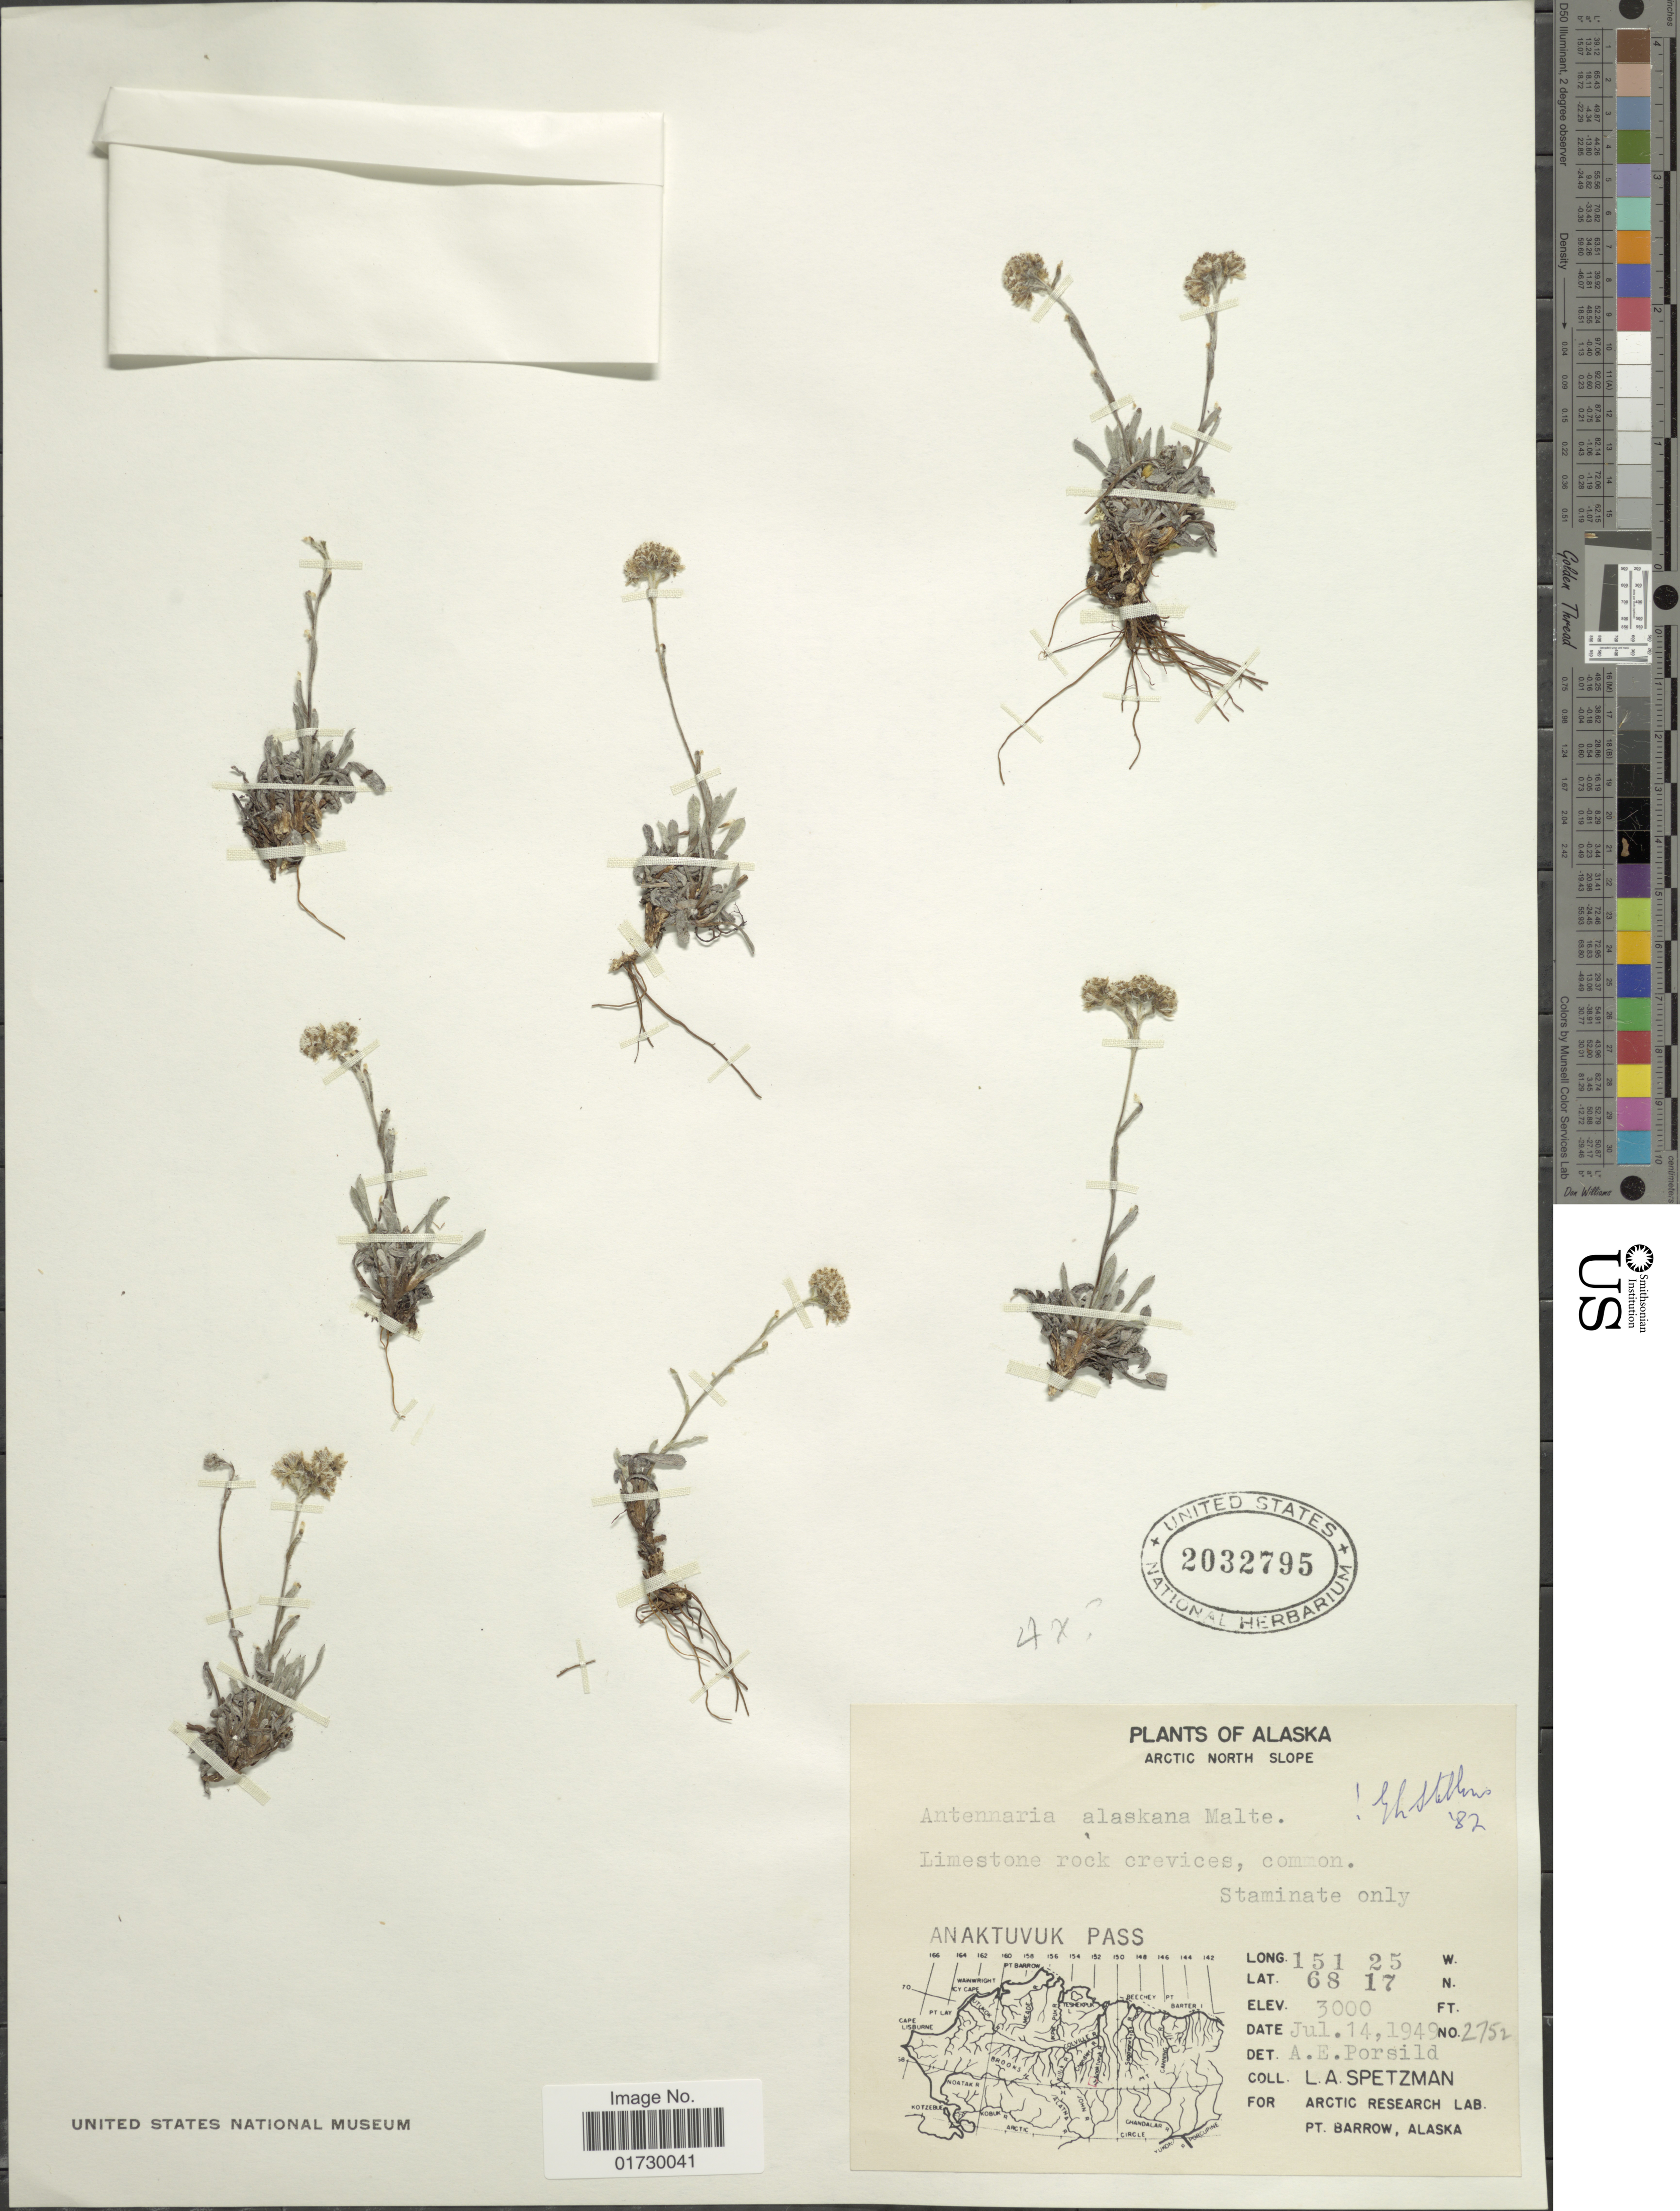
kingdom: Plantae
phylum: Tracheophyta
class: Magnoliopsida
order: Asterales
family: Asteraceae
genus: Antennaria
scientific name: Antennaria alaskana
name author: Malte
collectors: L. Spetzman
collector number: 2752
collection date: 1949-07-14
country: United States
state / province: Alaska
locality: Arctic North Slope, Anaktuvuk Pass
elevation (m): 914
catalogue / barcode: US 2032795